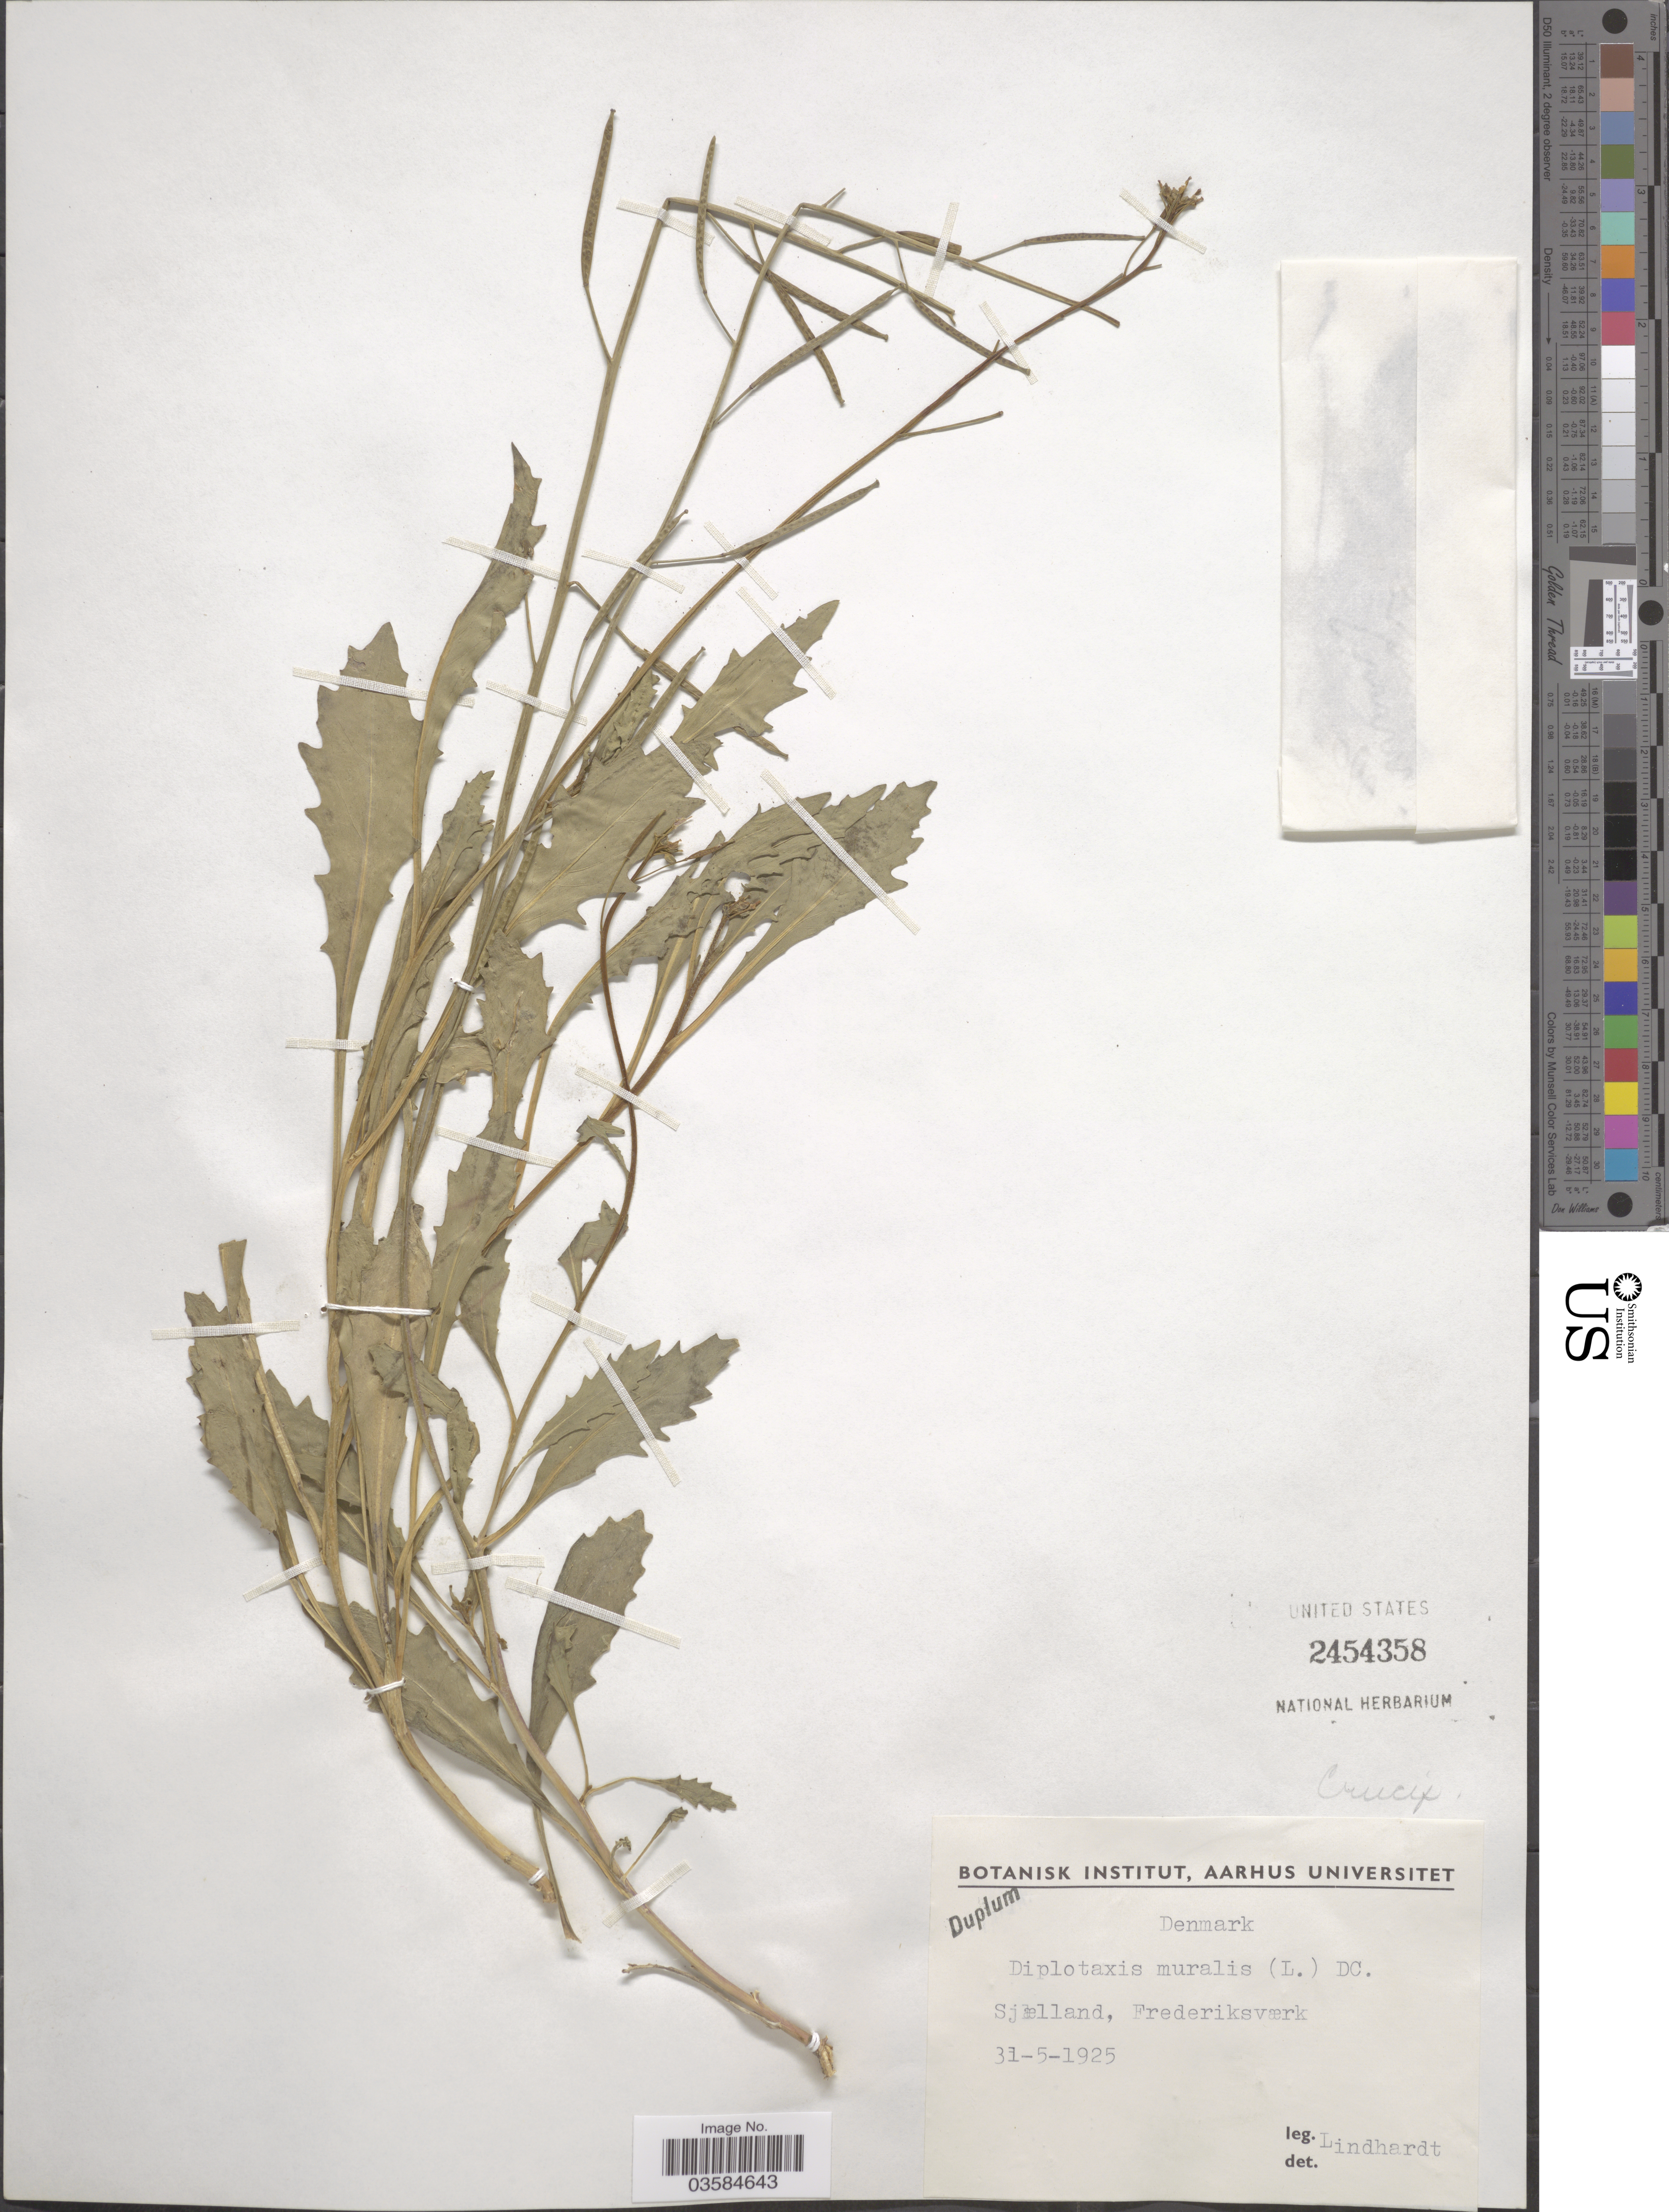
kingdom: Plantae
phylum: Tracheophyta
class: Magnoliopsida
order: Brassicales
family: Brassicaceae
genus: Diplotaxis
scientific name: Diplotaxis muralis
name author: (L.) DC.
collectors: Lindhardt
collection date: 1925-05-31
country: Denmark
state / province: Sjæland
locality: Sjælland, Frederiksværk.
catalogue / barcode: US 2454358